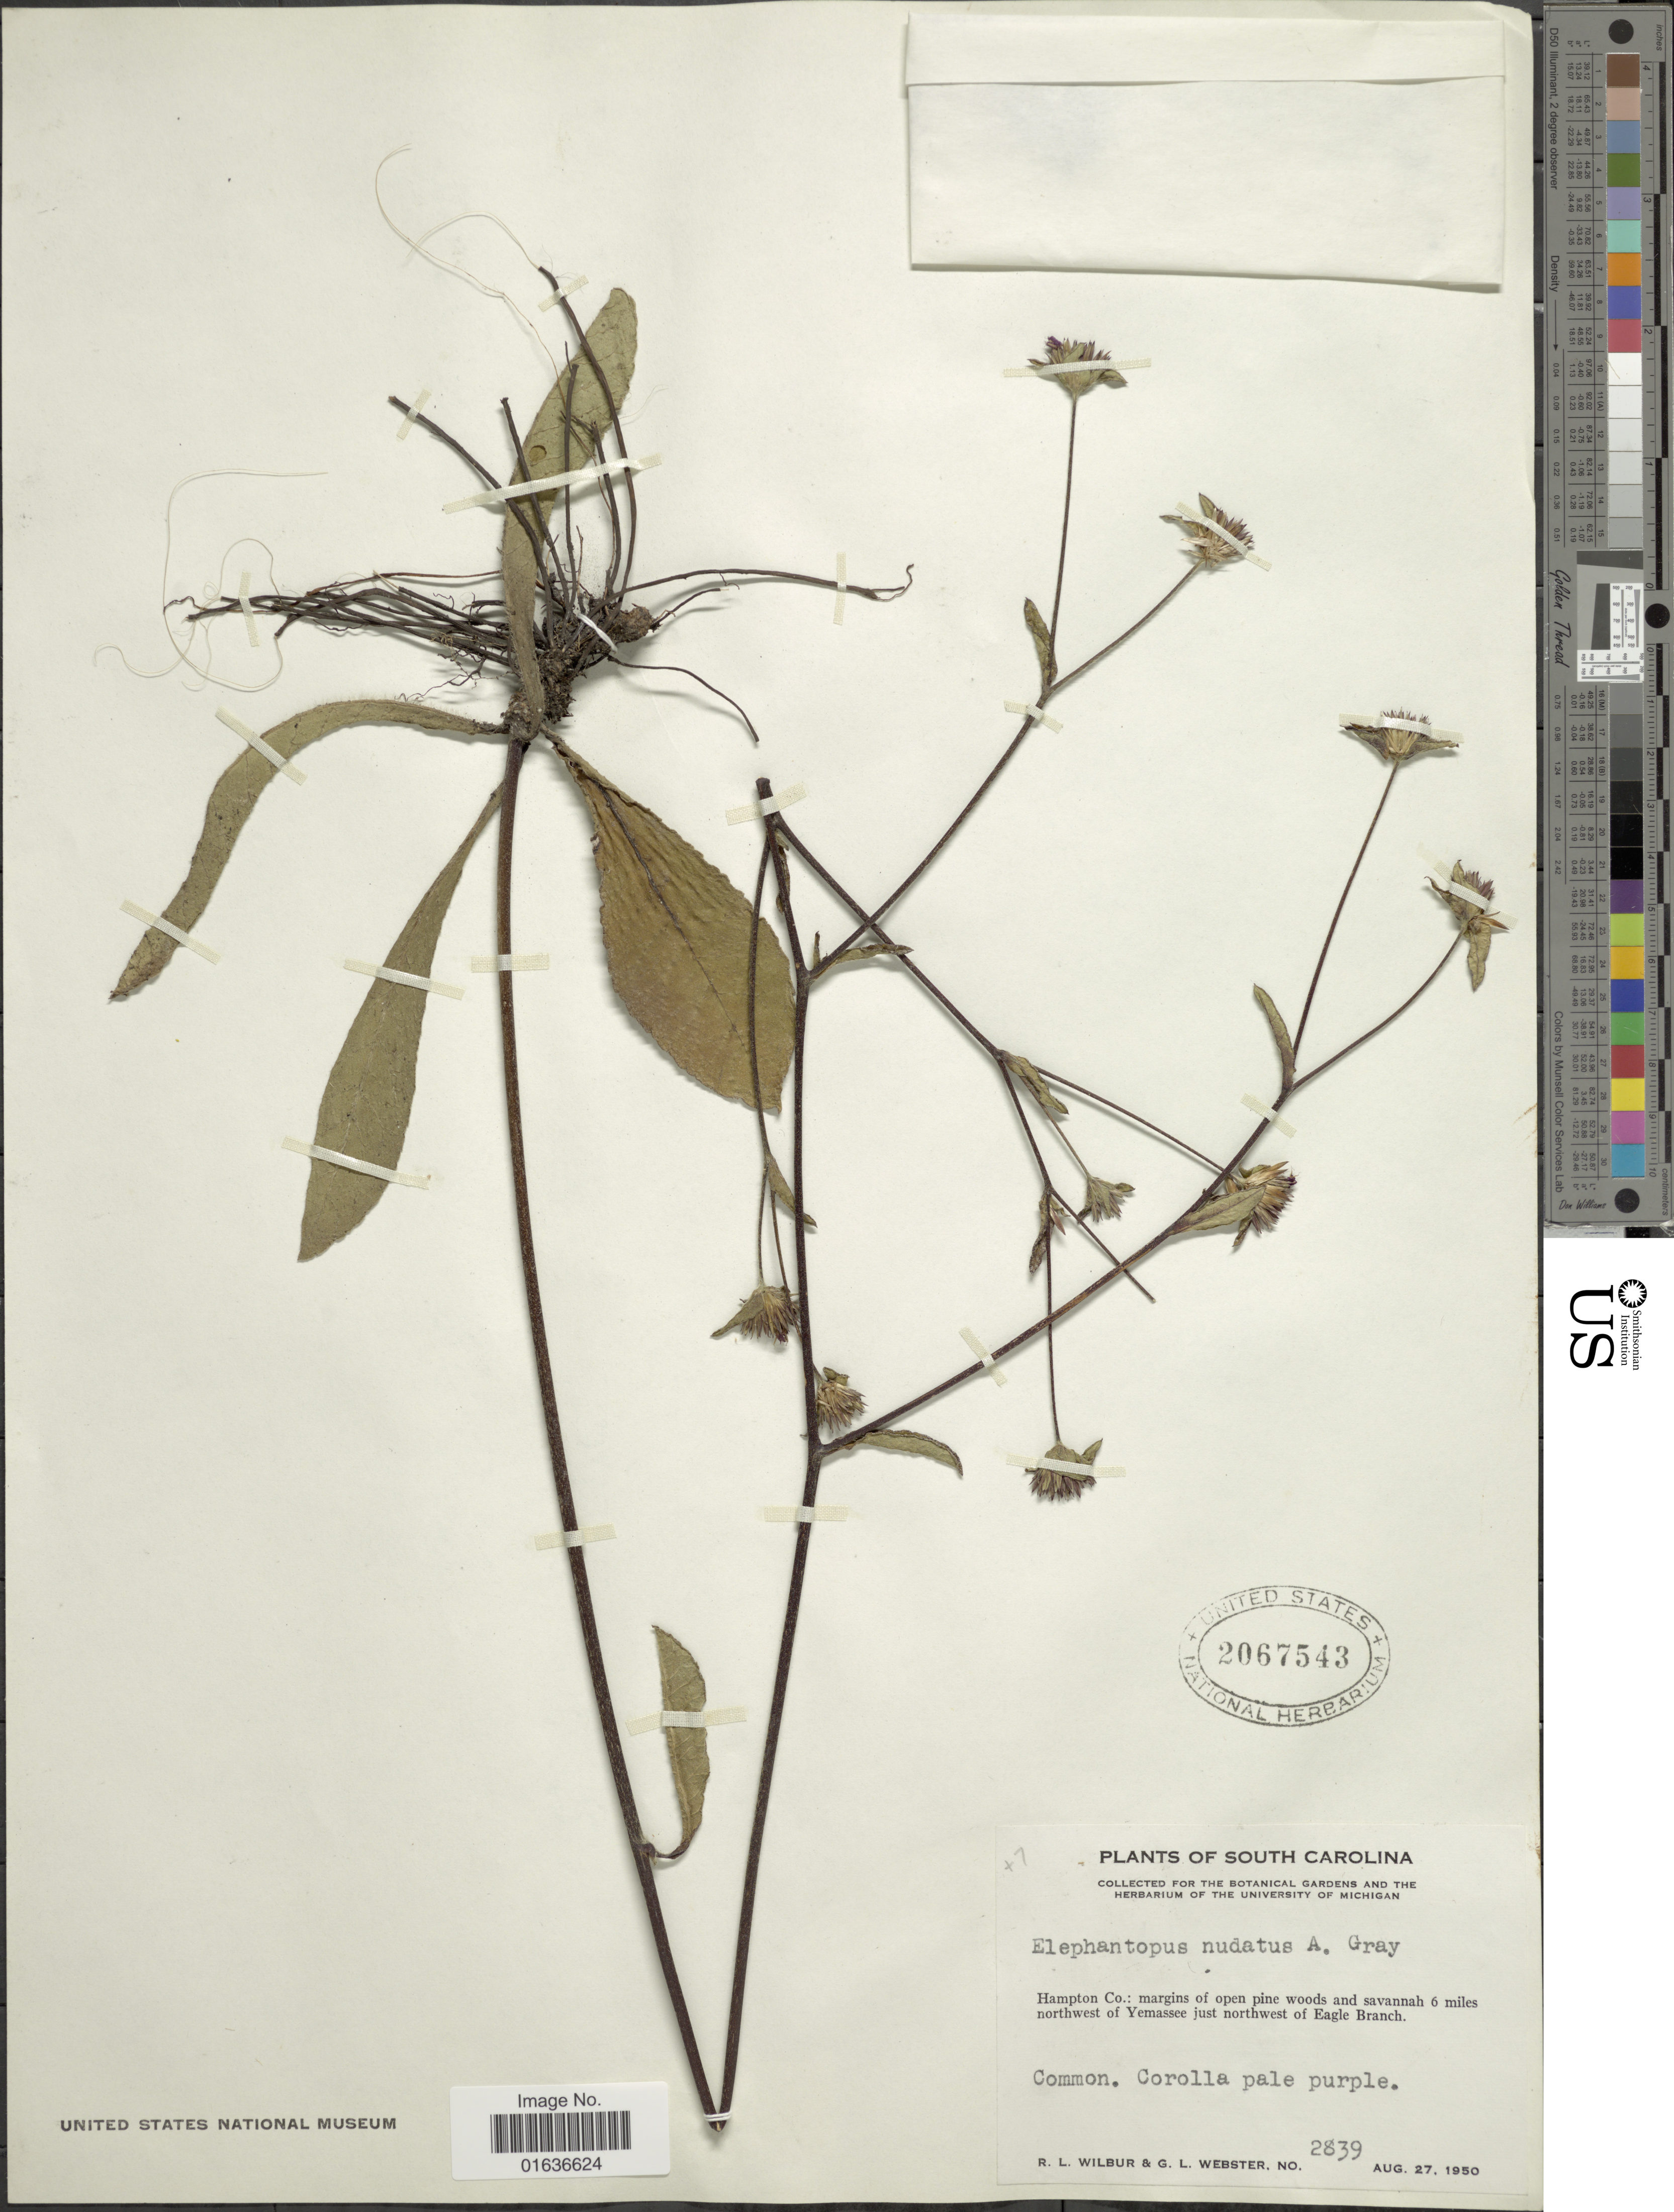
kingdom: Plantae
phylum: Tracheophyta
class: Magnoliopsida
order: Asterales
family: Asteraceae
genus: Elephantopus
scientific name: Elephantopus nudatus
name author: A. Gray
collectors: R. L. Wilbur & G. L. Webster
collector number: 2839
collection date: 1950-08-27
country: United States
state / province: South Carolina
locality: Hampton Co: margins of open pine woods and savannah 6 miles northwest of Yemassee just northwest of Eagle Branch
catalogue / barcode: US 2067543